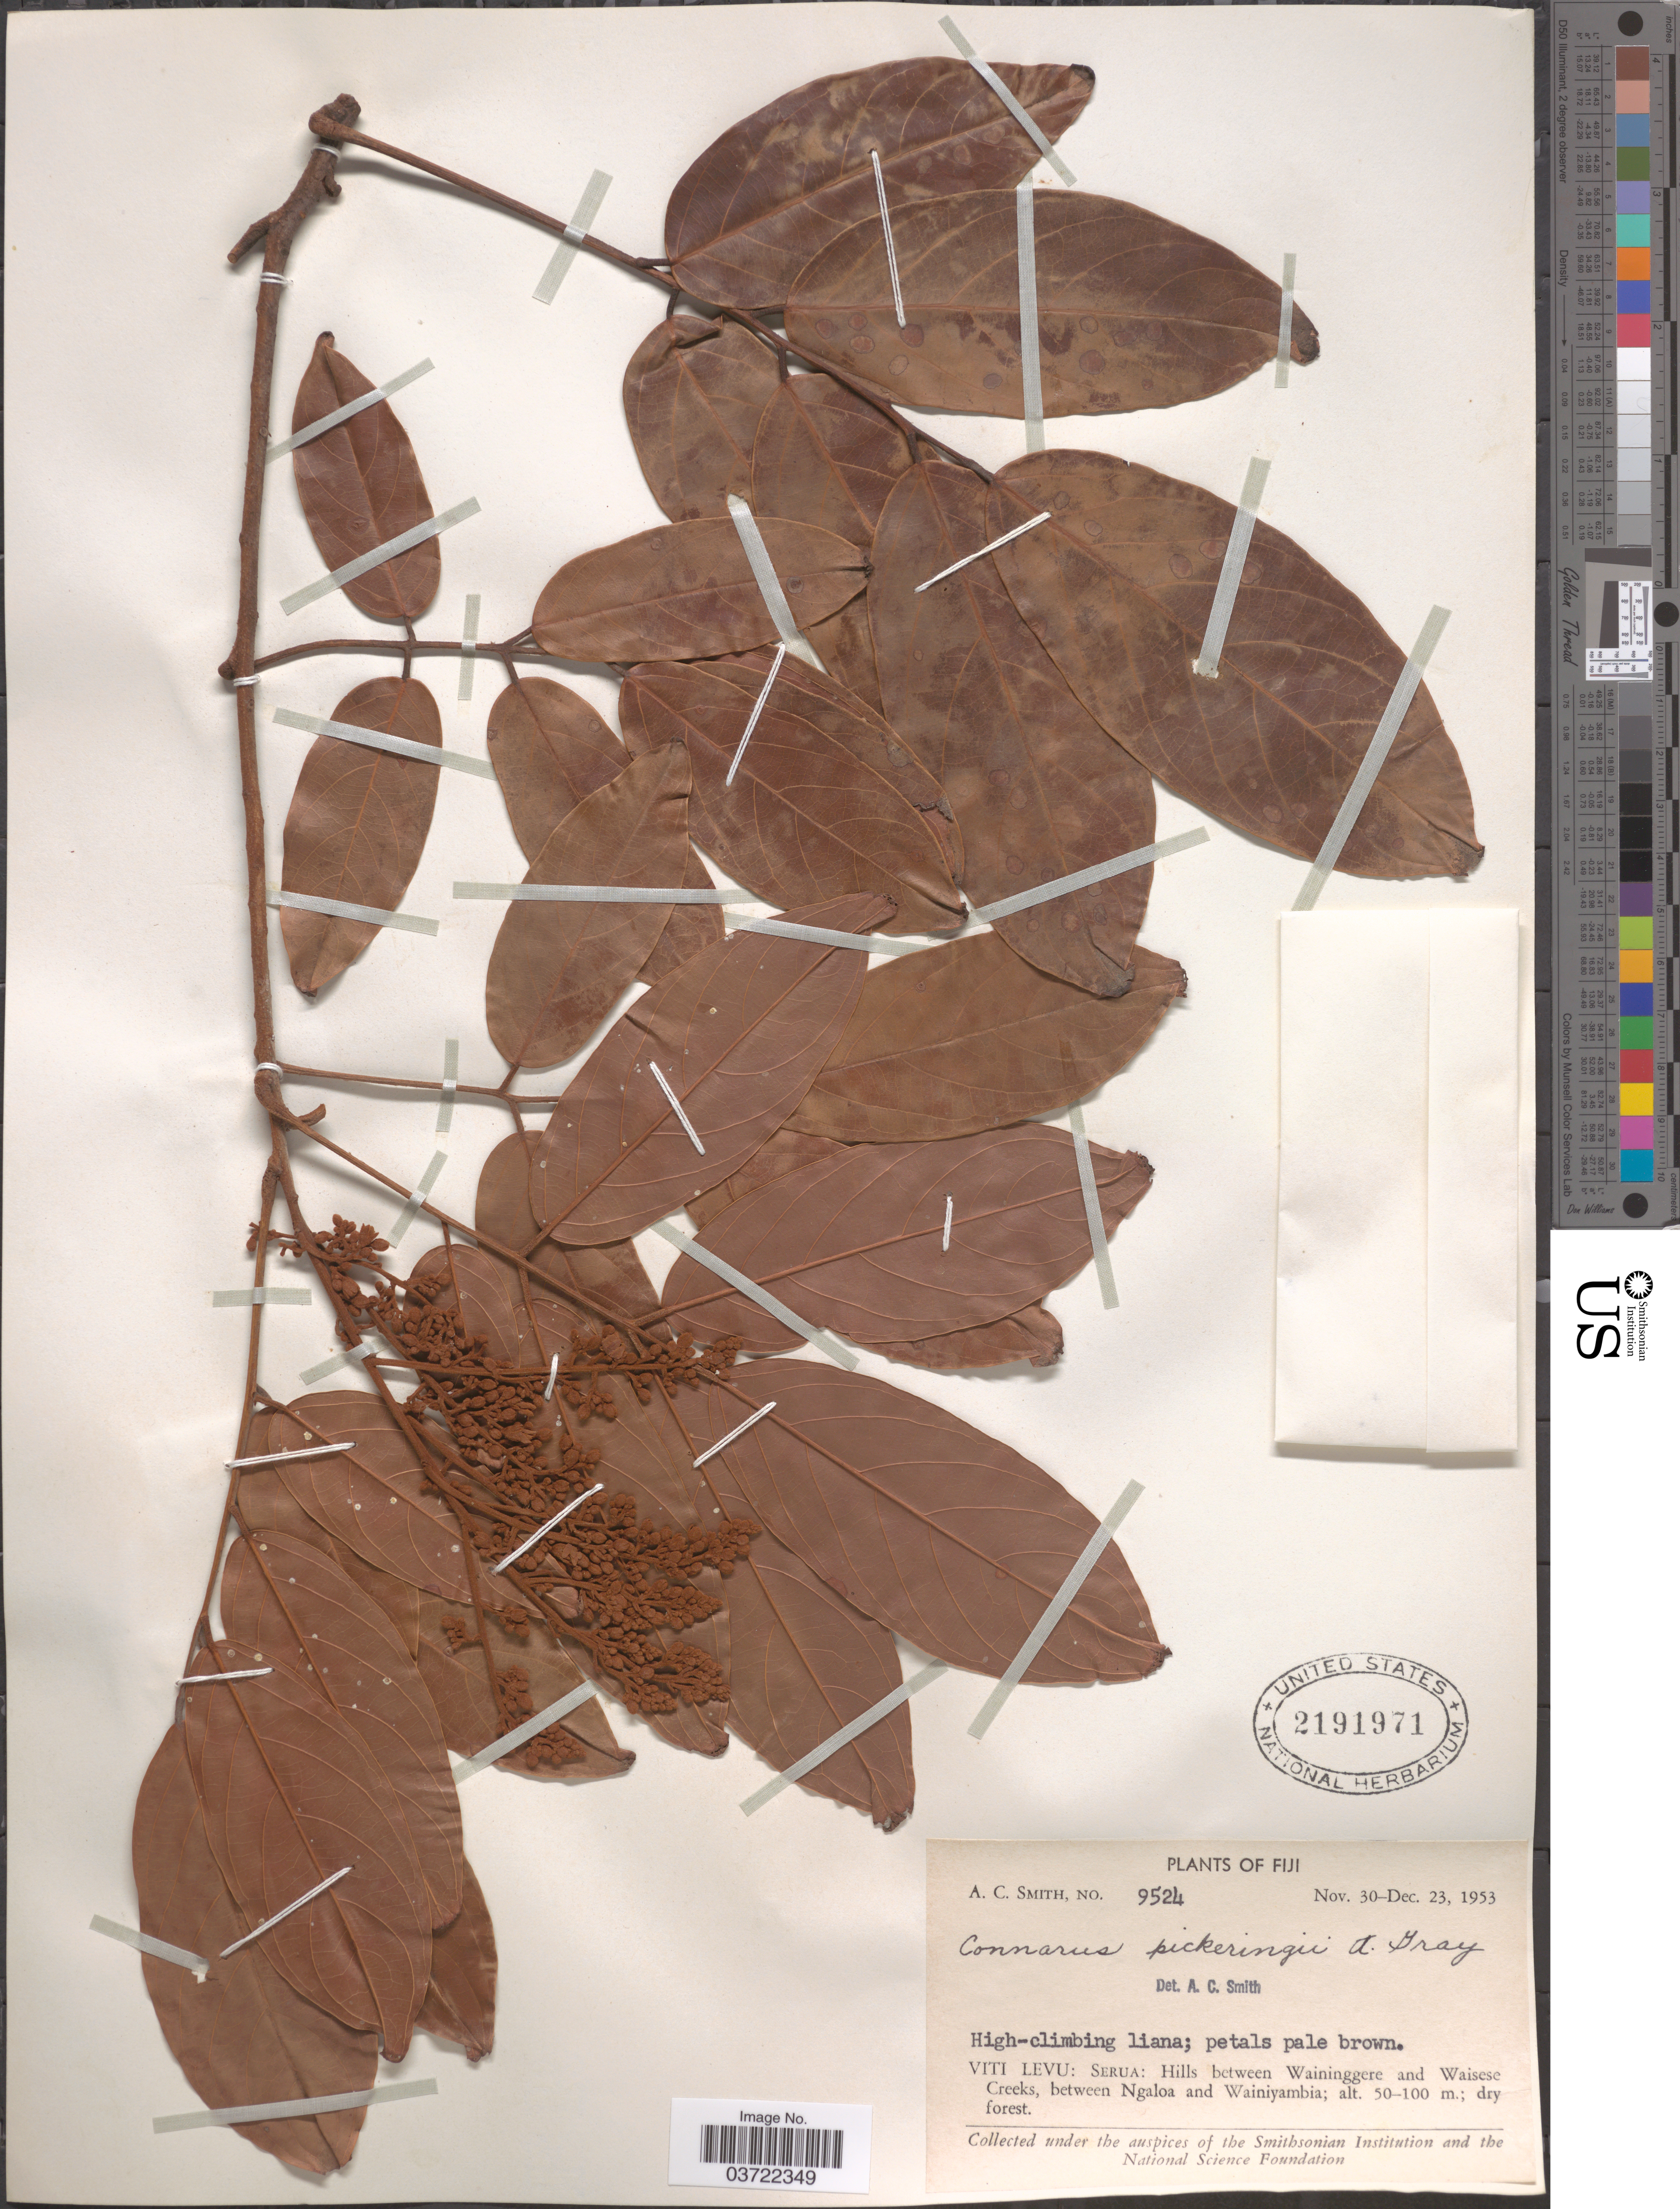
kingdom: Plantae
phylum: Tracheophyta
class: Magnoliopsida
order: Oxalidales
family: Connaraceae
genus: Connarus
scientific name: Connarus pickeringii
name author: A. Gray in Wilkes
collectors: A. C. Smith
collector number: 9524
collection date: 1953-11-30/1953-12-23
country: Fiji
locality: Viti Levu: Serua: Hills between Waininggere and Waisese Creeks, between Ngaloa and Wainiyambia.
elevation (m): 50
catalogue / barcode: US 2191971